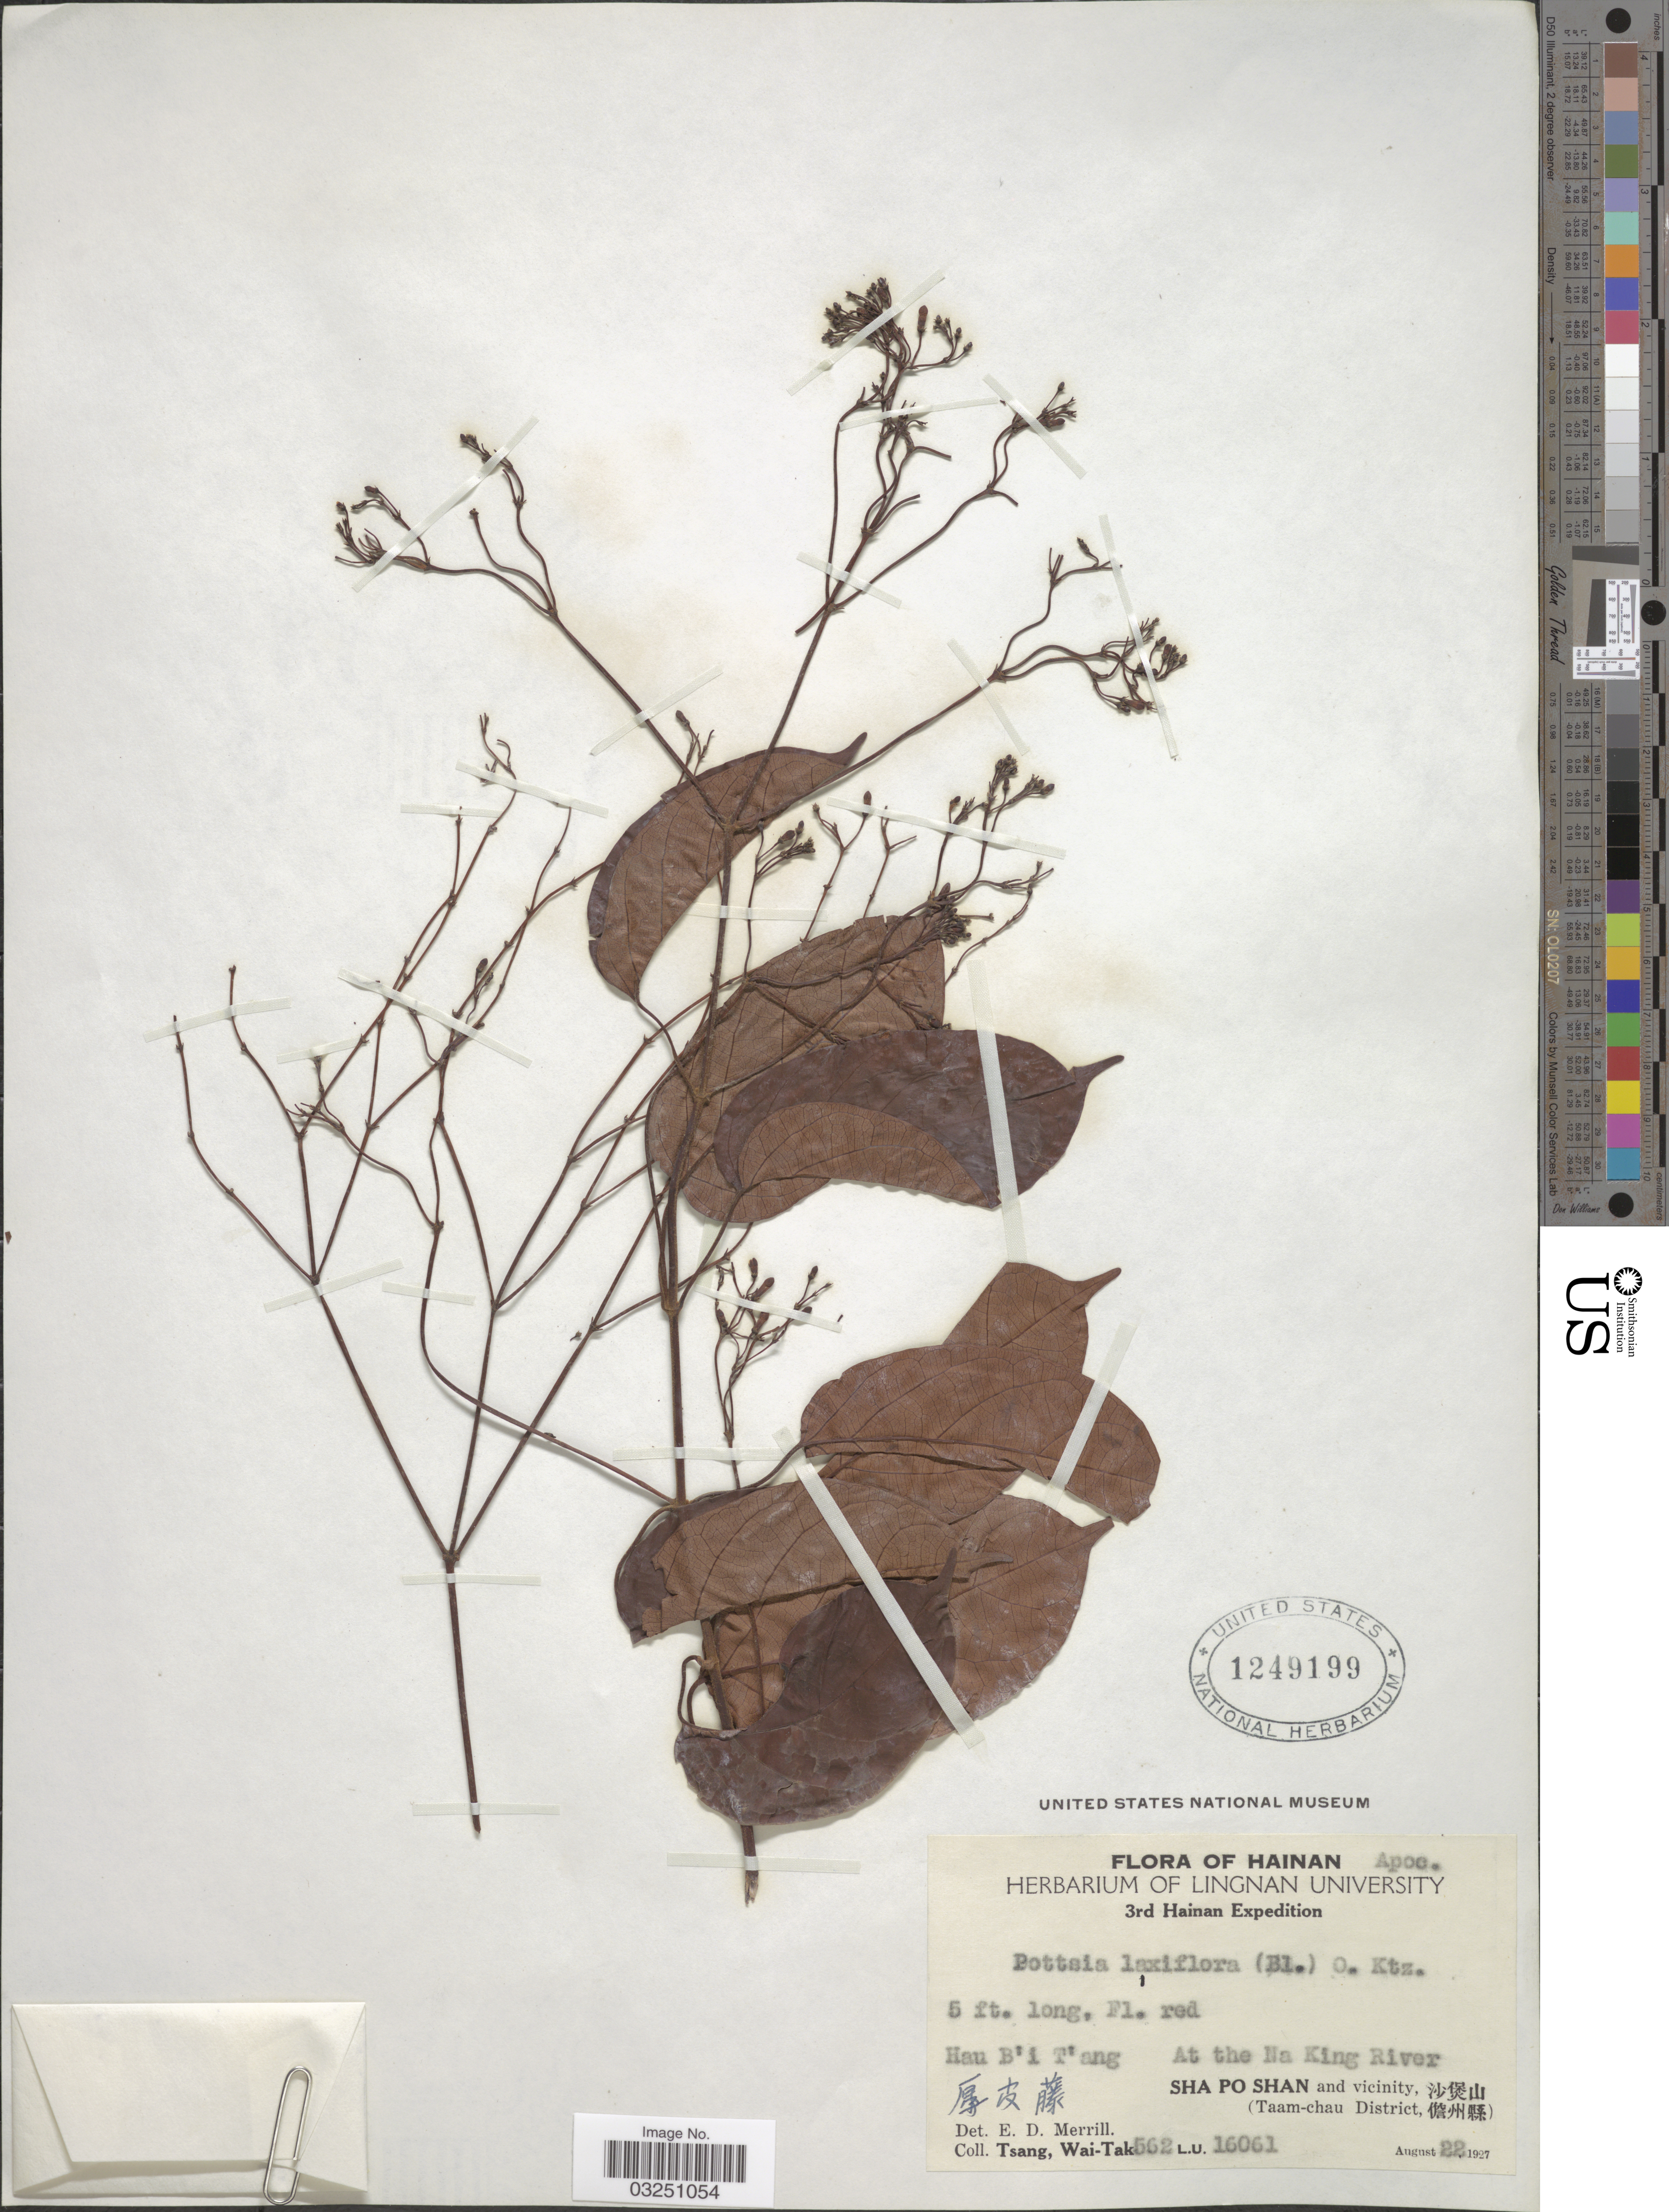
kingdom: Plantae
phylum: Tracheophyta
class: Magnoliopsida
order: Gentianales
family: Apocynaceae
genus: Pottsia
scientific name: Pottsia laxiflora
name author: (Blume) Kuntze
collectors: W. T. Tsang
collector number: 562L.U.16061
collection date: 1927-08-22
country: China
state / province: Hainan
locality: Han B'i T'ang, At the Na King River, Sha Po Shan and vicinity, X, (Taam-chau District, X).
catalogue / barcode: US 1249199